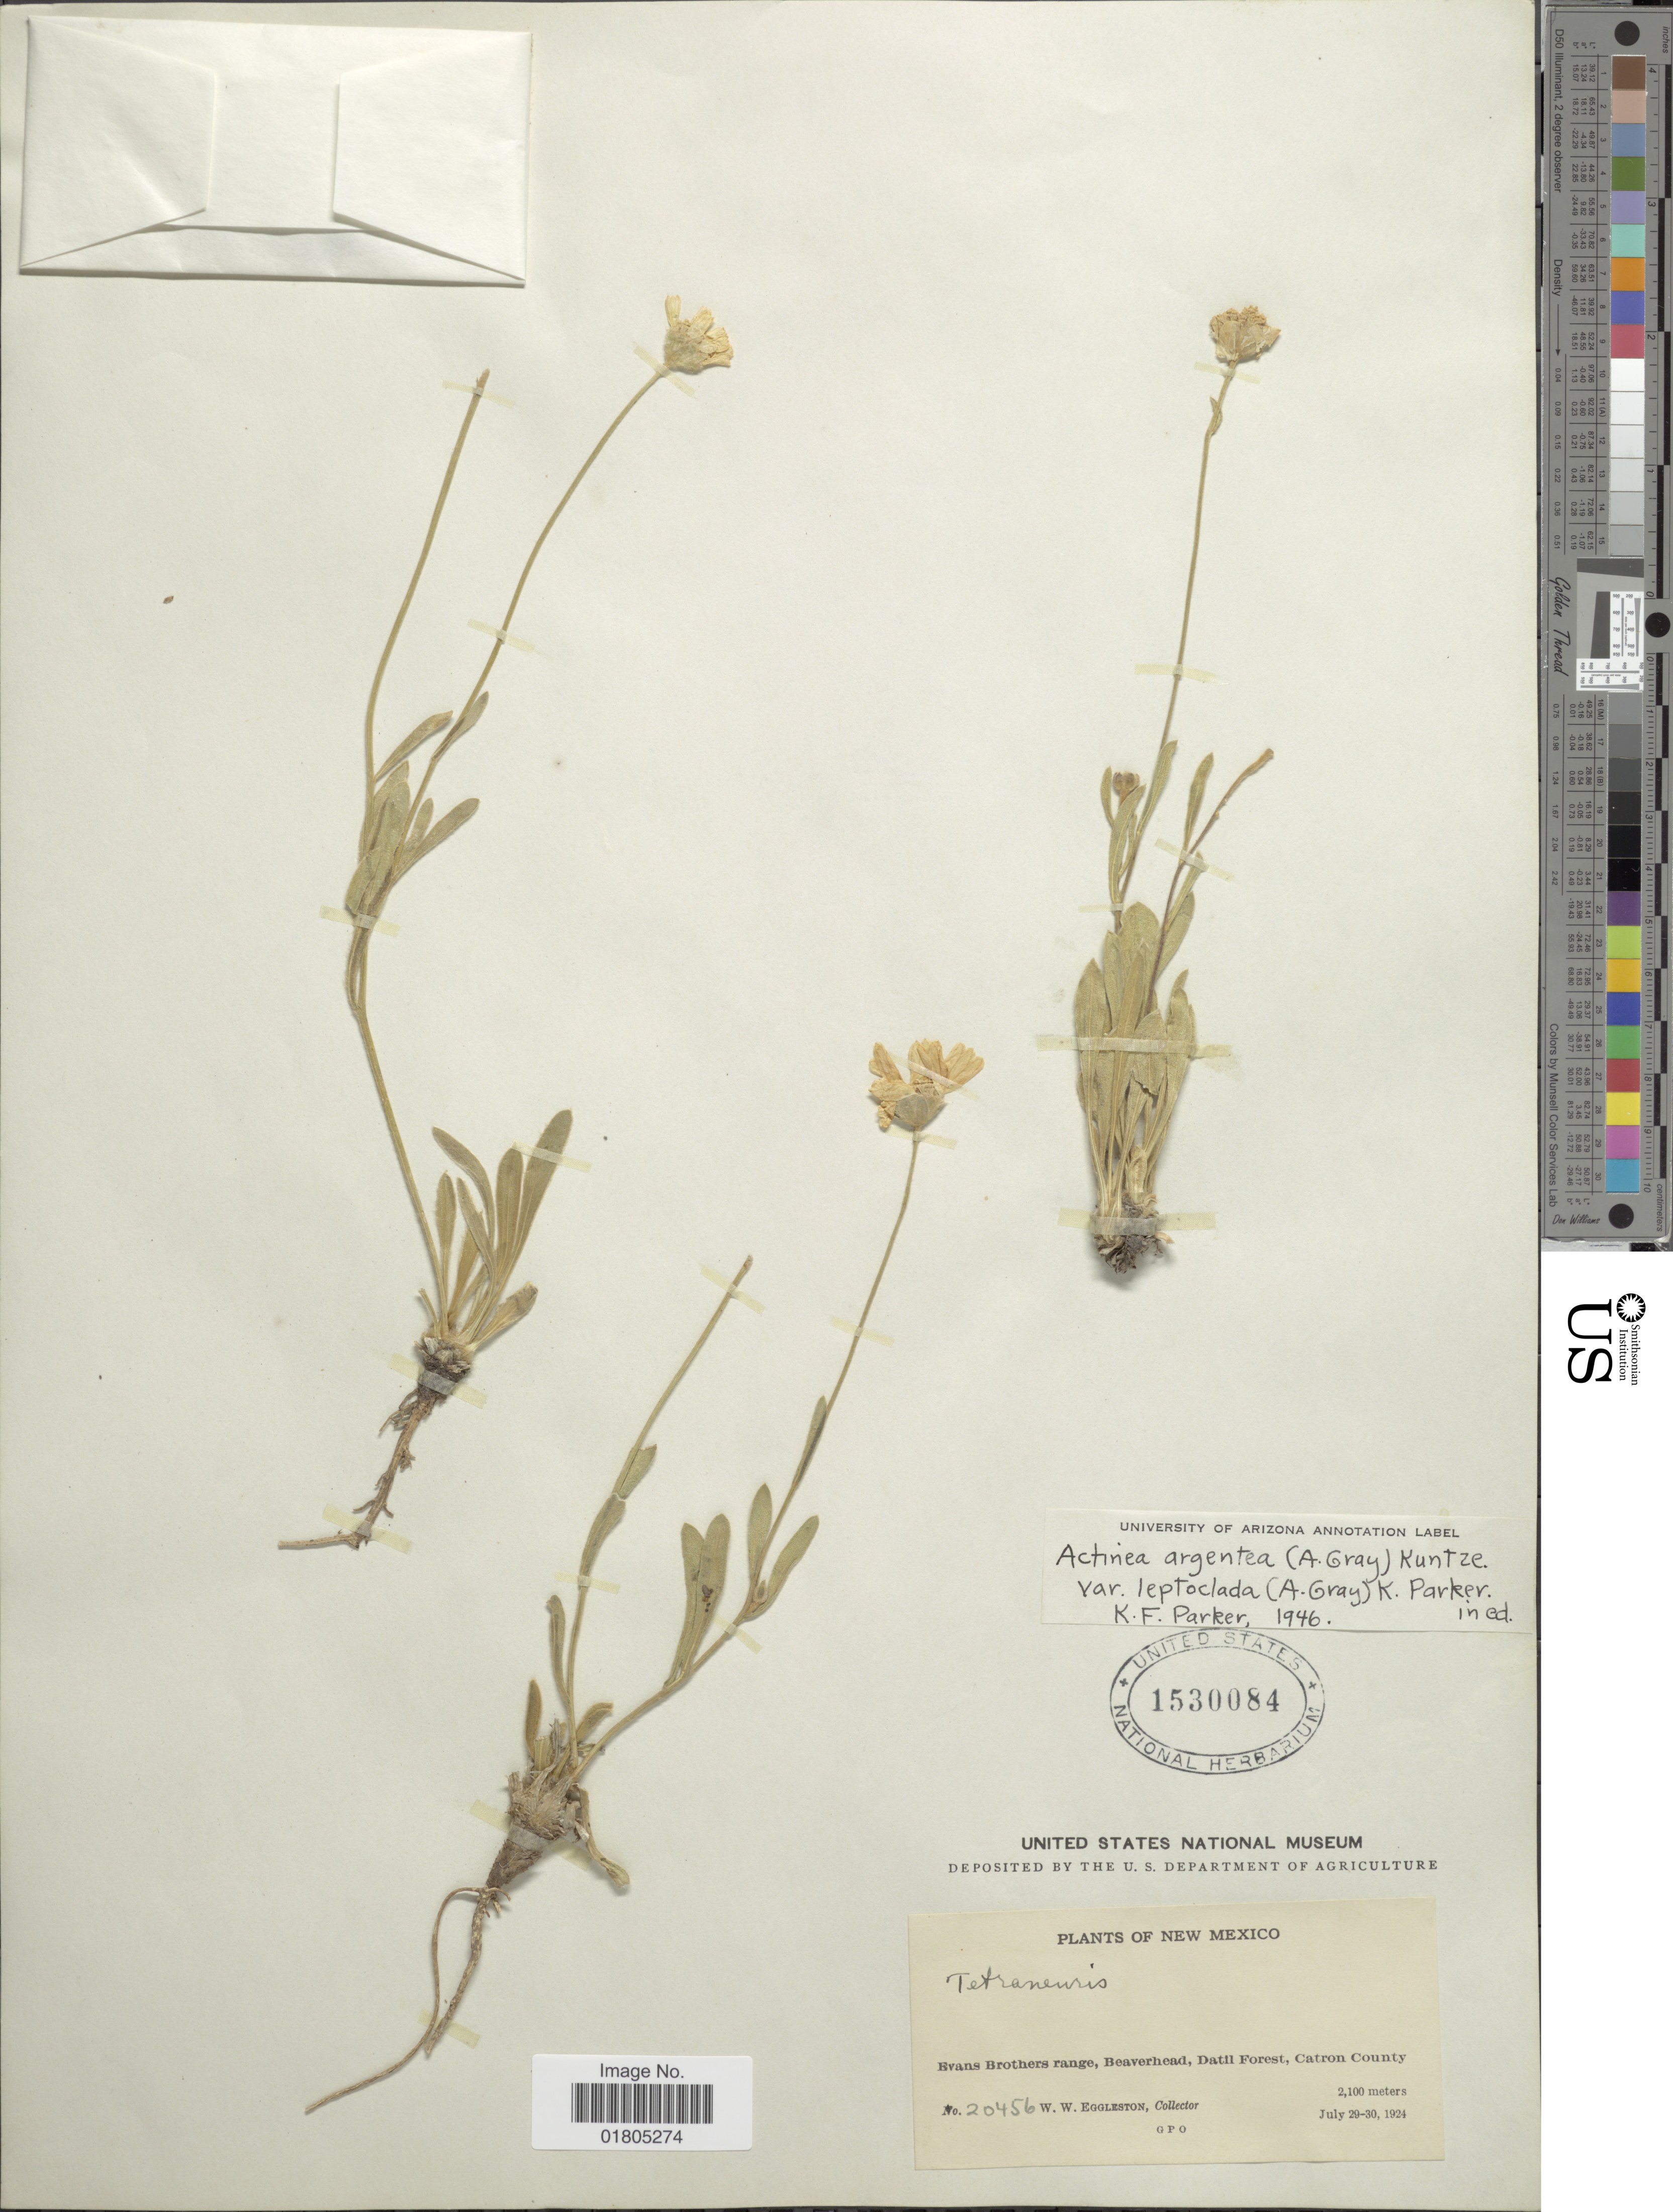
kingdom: Plantae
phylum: Tracheophyta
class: Magnoliopsida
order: Asterales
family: Asteraceae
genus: Actinea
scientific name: Actinea argentea var. leptoclada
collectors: W. W. Eggleston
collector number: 20456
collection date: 1924-07-29/1924-07-30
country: United States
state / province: New Mexico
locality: Evans Brothers range, Beaverhead, Datil Forest, Catron County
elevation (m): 2100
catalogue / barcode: US 1530084